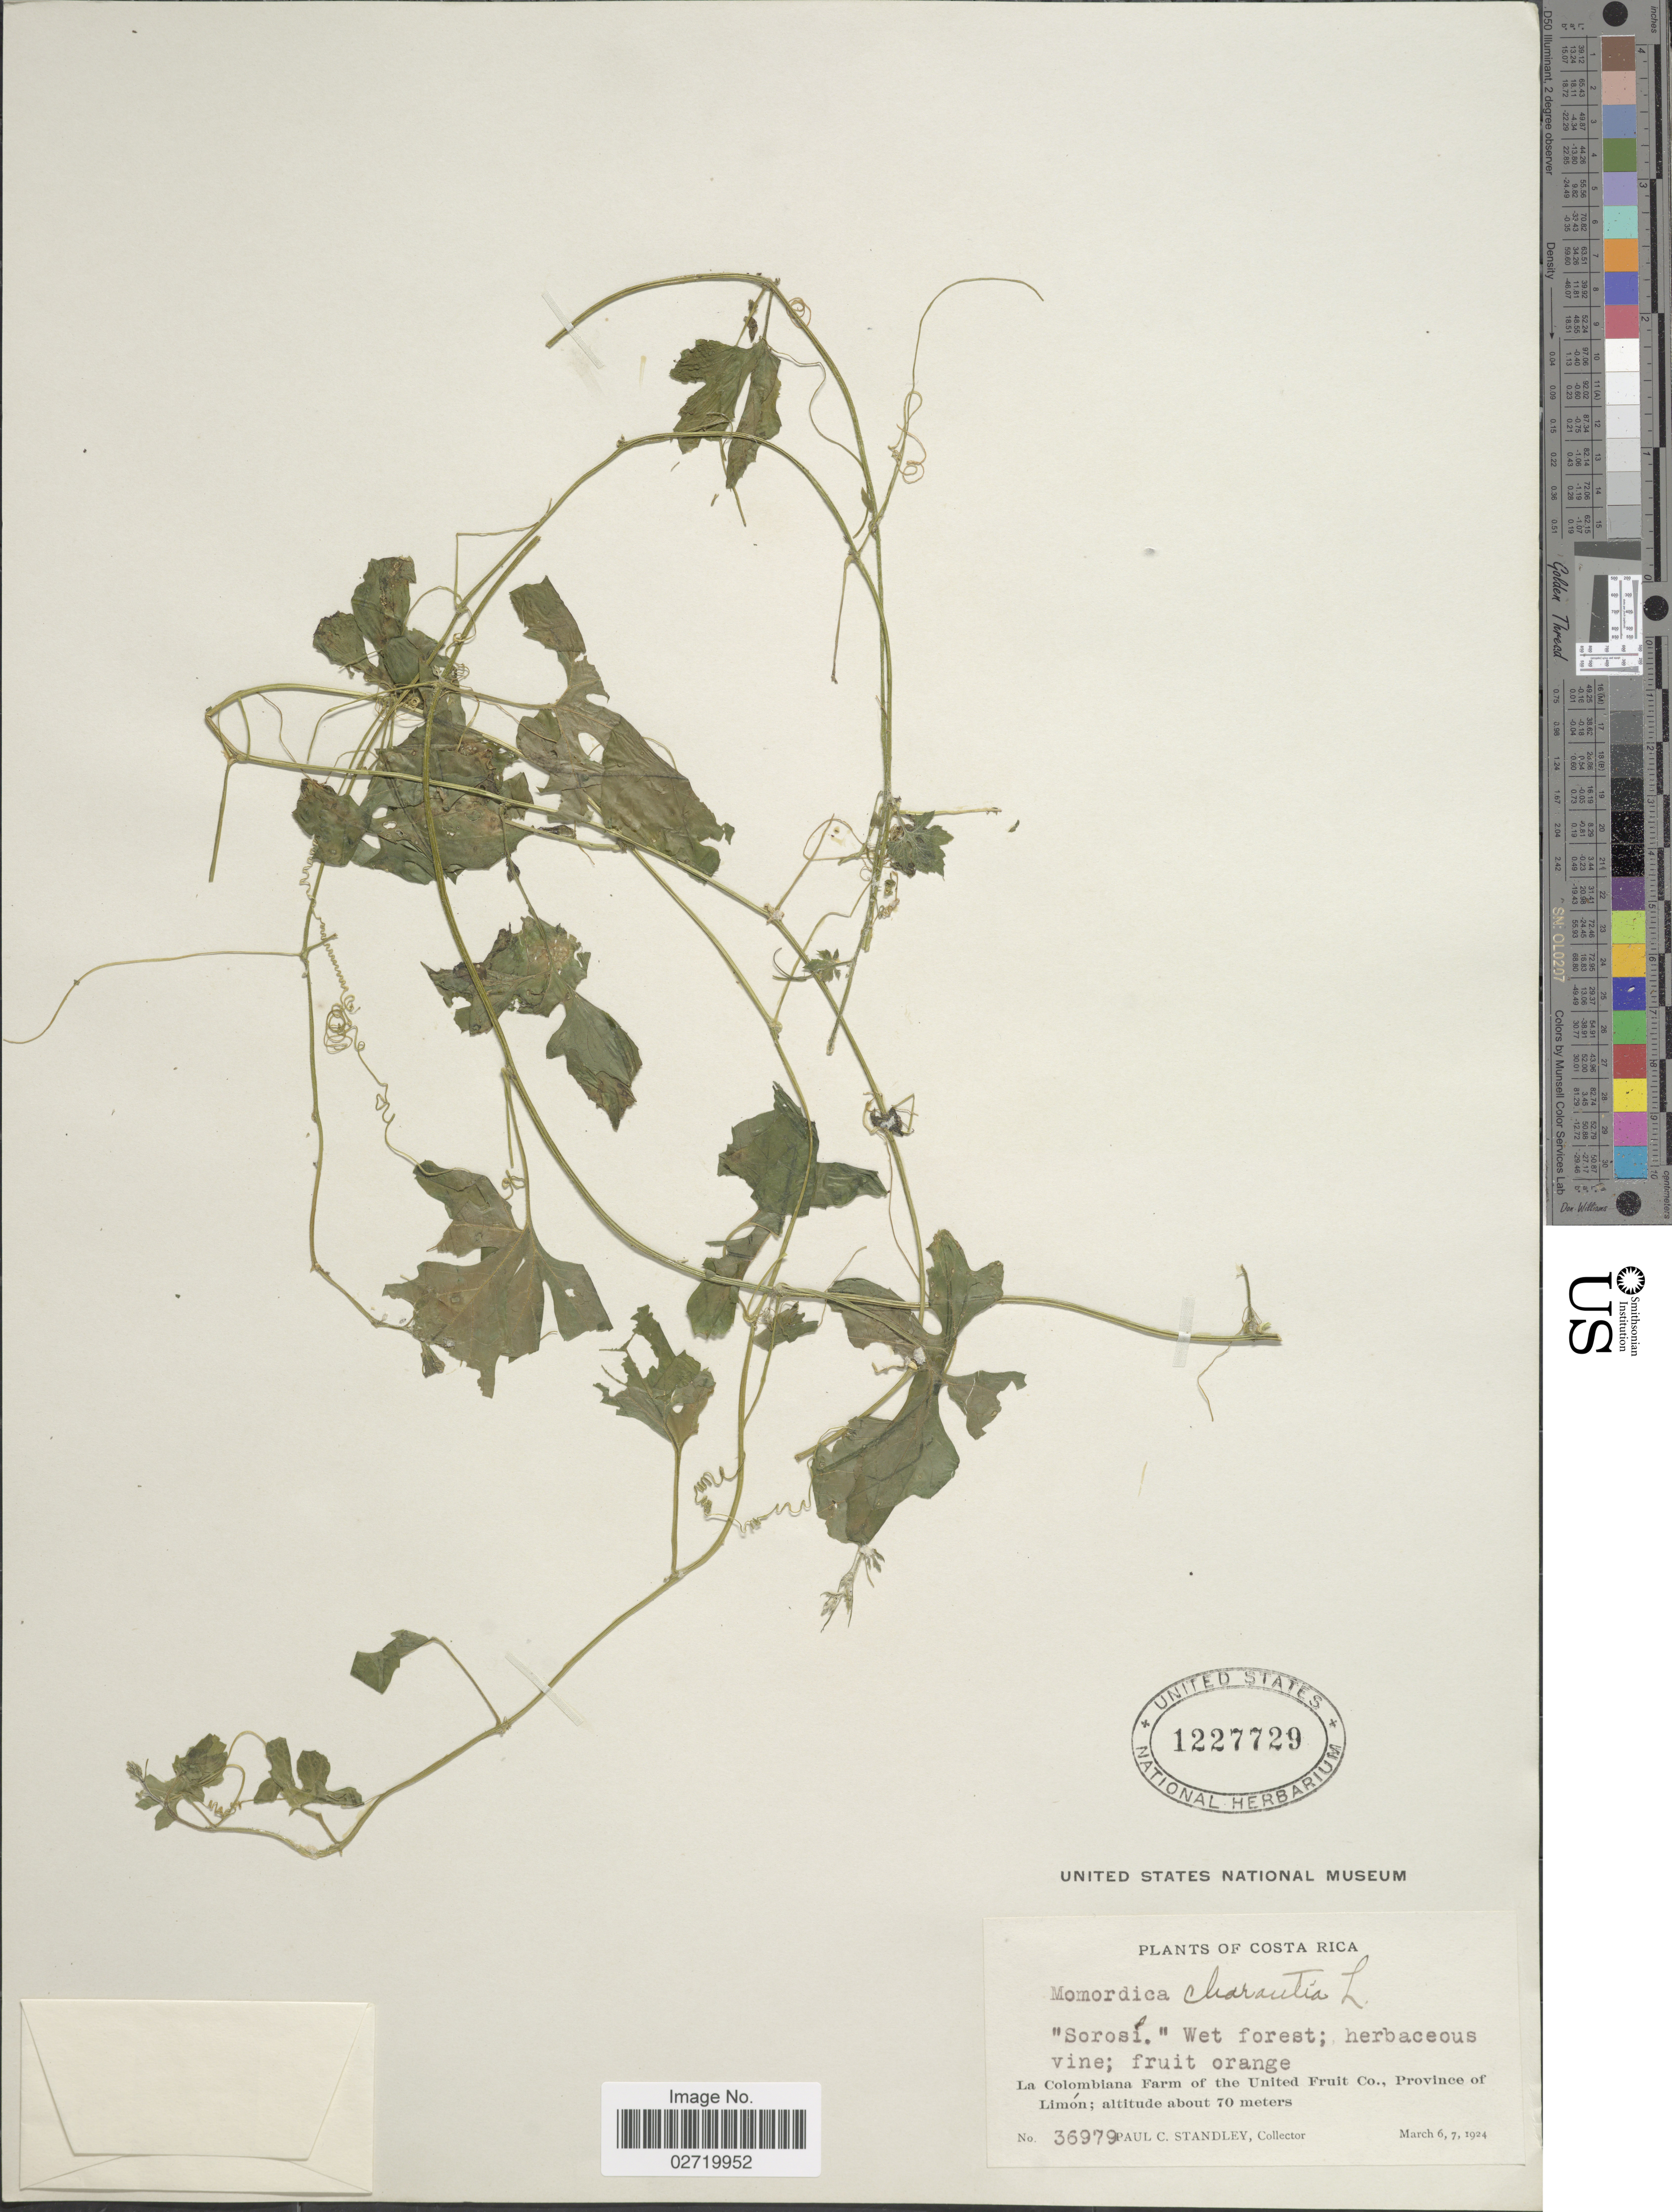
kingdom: Plantae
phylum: Tracheophyta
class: Magnoliopsida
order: Cucurbitales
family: Cucurbitaceae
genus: Momordica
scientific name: Momordica charantia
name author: L.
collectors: P. C. Standley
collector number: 36979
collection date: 1924-03-06/1924-03-07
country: Costa Rica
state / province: Limón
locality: La Colombiana Farm of the United Fruit Co.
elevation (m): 70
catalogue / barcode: US 1227729